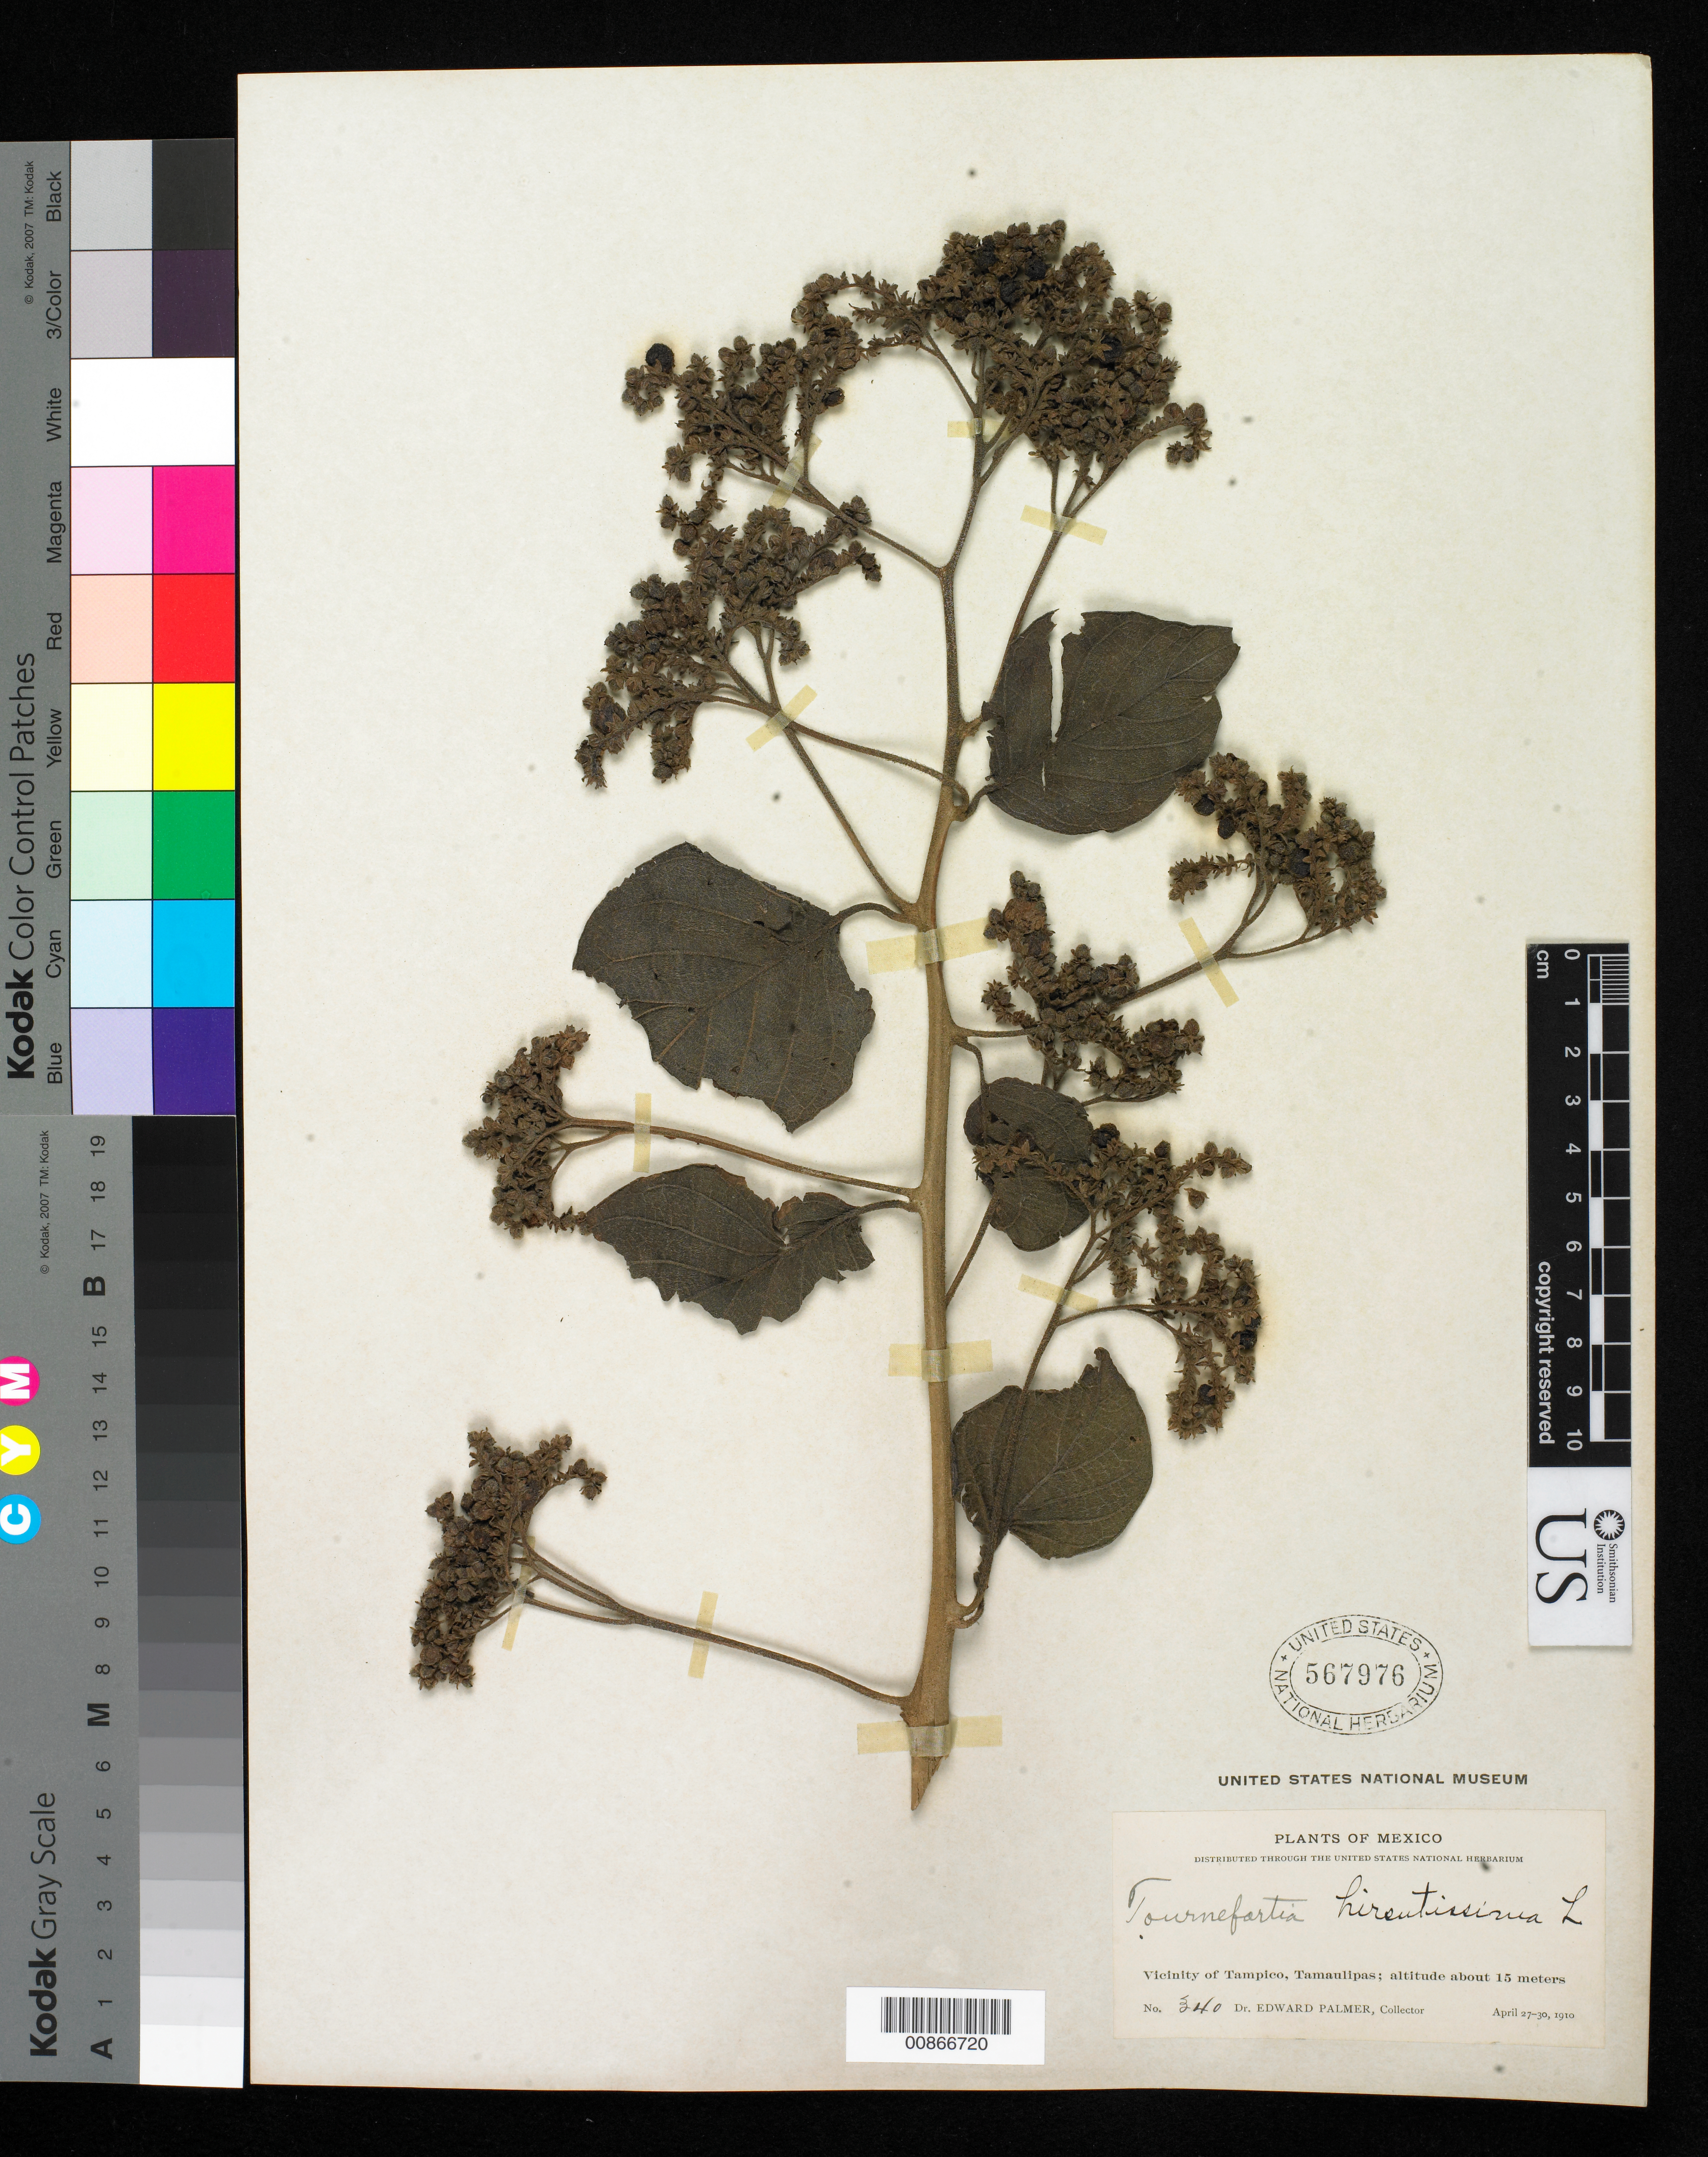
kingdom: Plantae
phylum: Tracheophyta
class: Magnoliopsida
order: Boraginales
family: Heliotropiaceae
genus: Tournefortia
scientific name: Tournefortia hirsutissima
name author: L.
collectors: E. Palmer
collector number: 340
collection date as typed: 27 Apr 1910 to 30 Apr 1910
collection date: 1910-04-27/1910-04-30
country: Mexico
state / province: Tamaulipas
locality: Vicinity of Tampico, Tamauilipas.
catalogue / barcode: US 567976